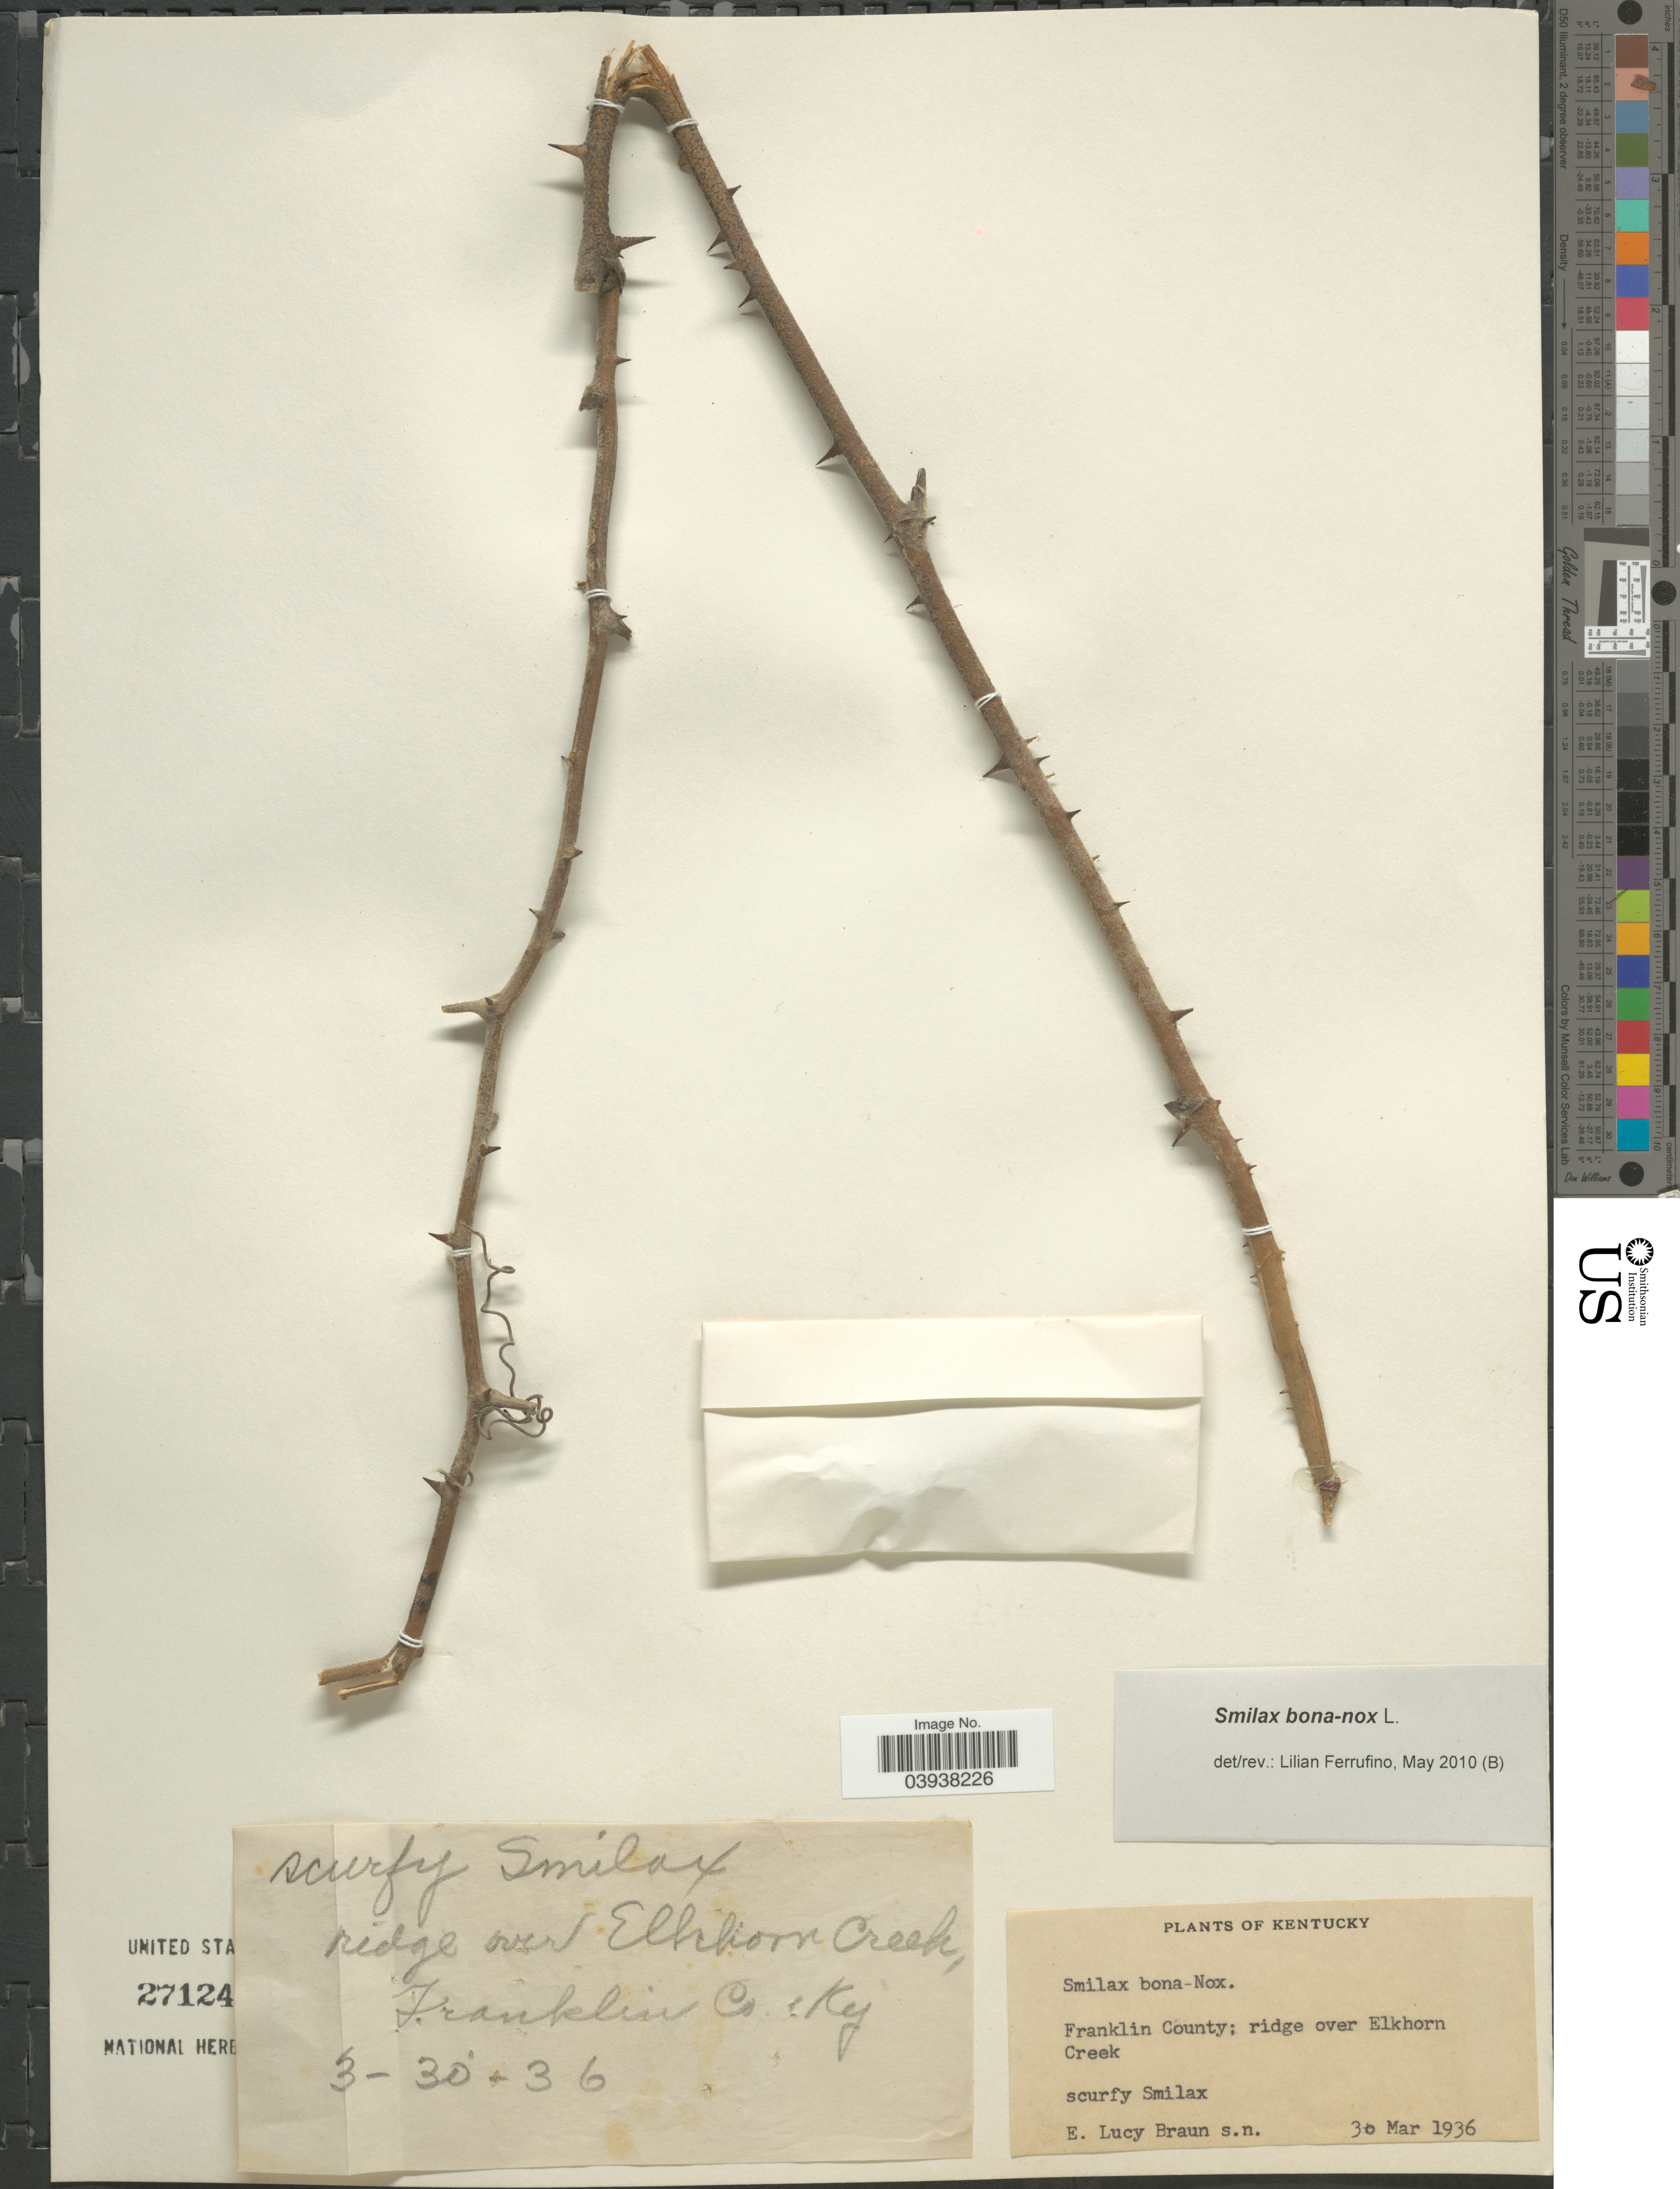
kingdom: Plantae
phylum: Tracheophyta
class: Liliopsida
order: Liliales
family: Smilacaceae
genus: Smilax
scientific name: Smilax bona-nox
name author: L.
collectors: E. L. Braun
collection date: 1936-03-30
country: United States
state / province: Kentucky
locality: Franklin County; ridge over Elkhorn Creek.